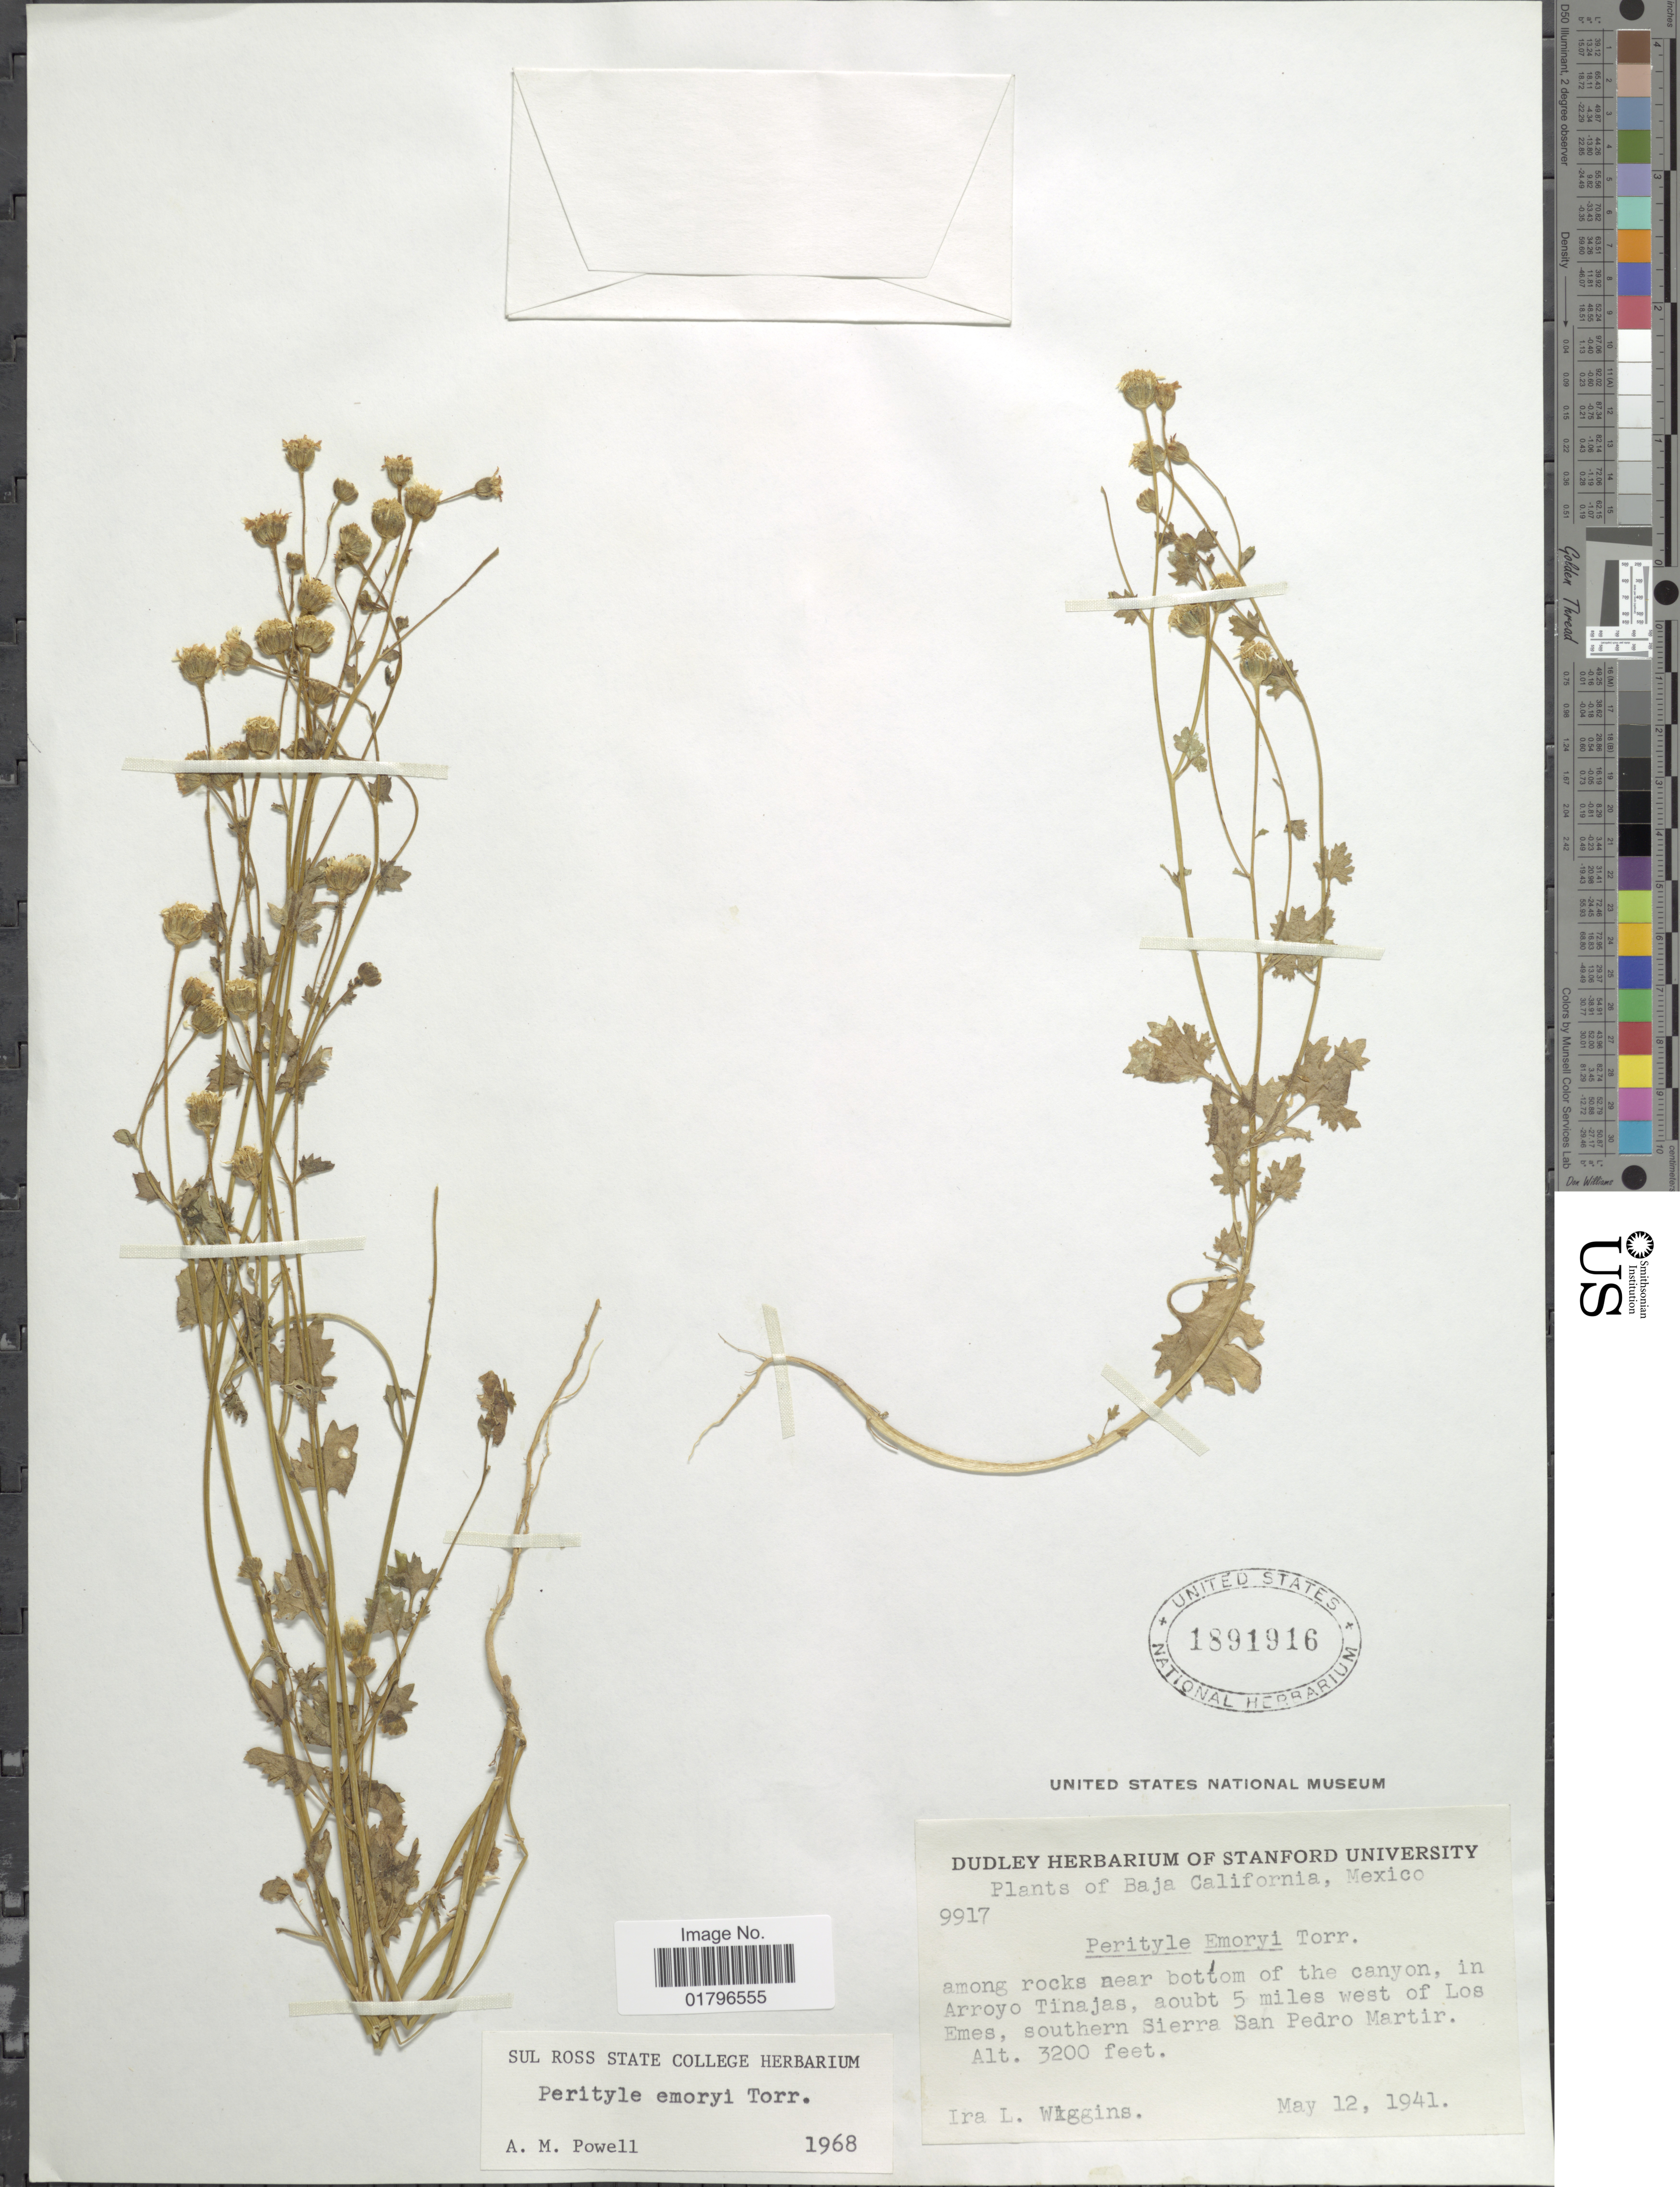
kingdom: Plantae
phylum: Tracheophyta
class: Magnoliopsida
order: Asterales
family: Asteraceae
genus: Perityle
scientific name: Perityle emoryi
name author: Torr.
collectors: I. L. Wiggins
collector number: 9917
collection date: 1941-05-12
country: Mexico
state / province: Baja California Sur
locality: In Arroyo Tinajas, aoubt 5 miles west of Los Emes, southern Sierra San Pedro Martir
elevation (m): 975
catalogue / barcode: US 1891916